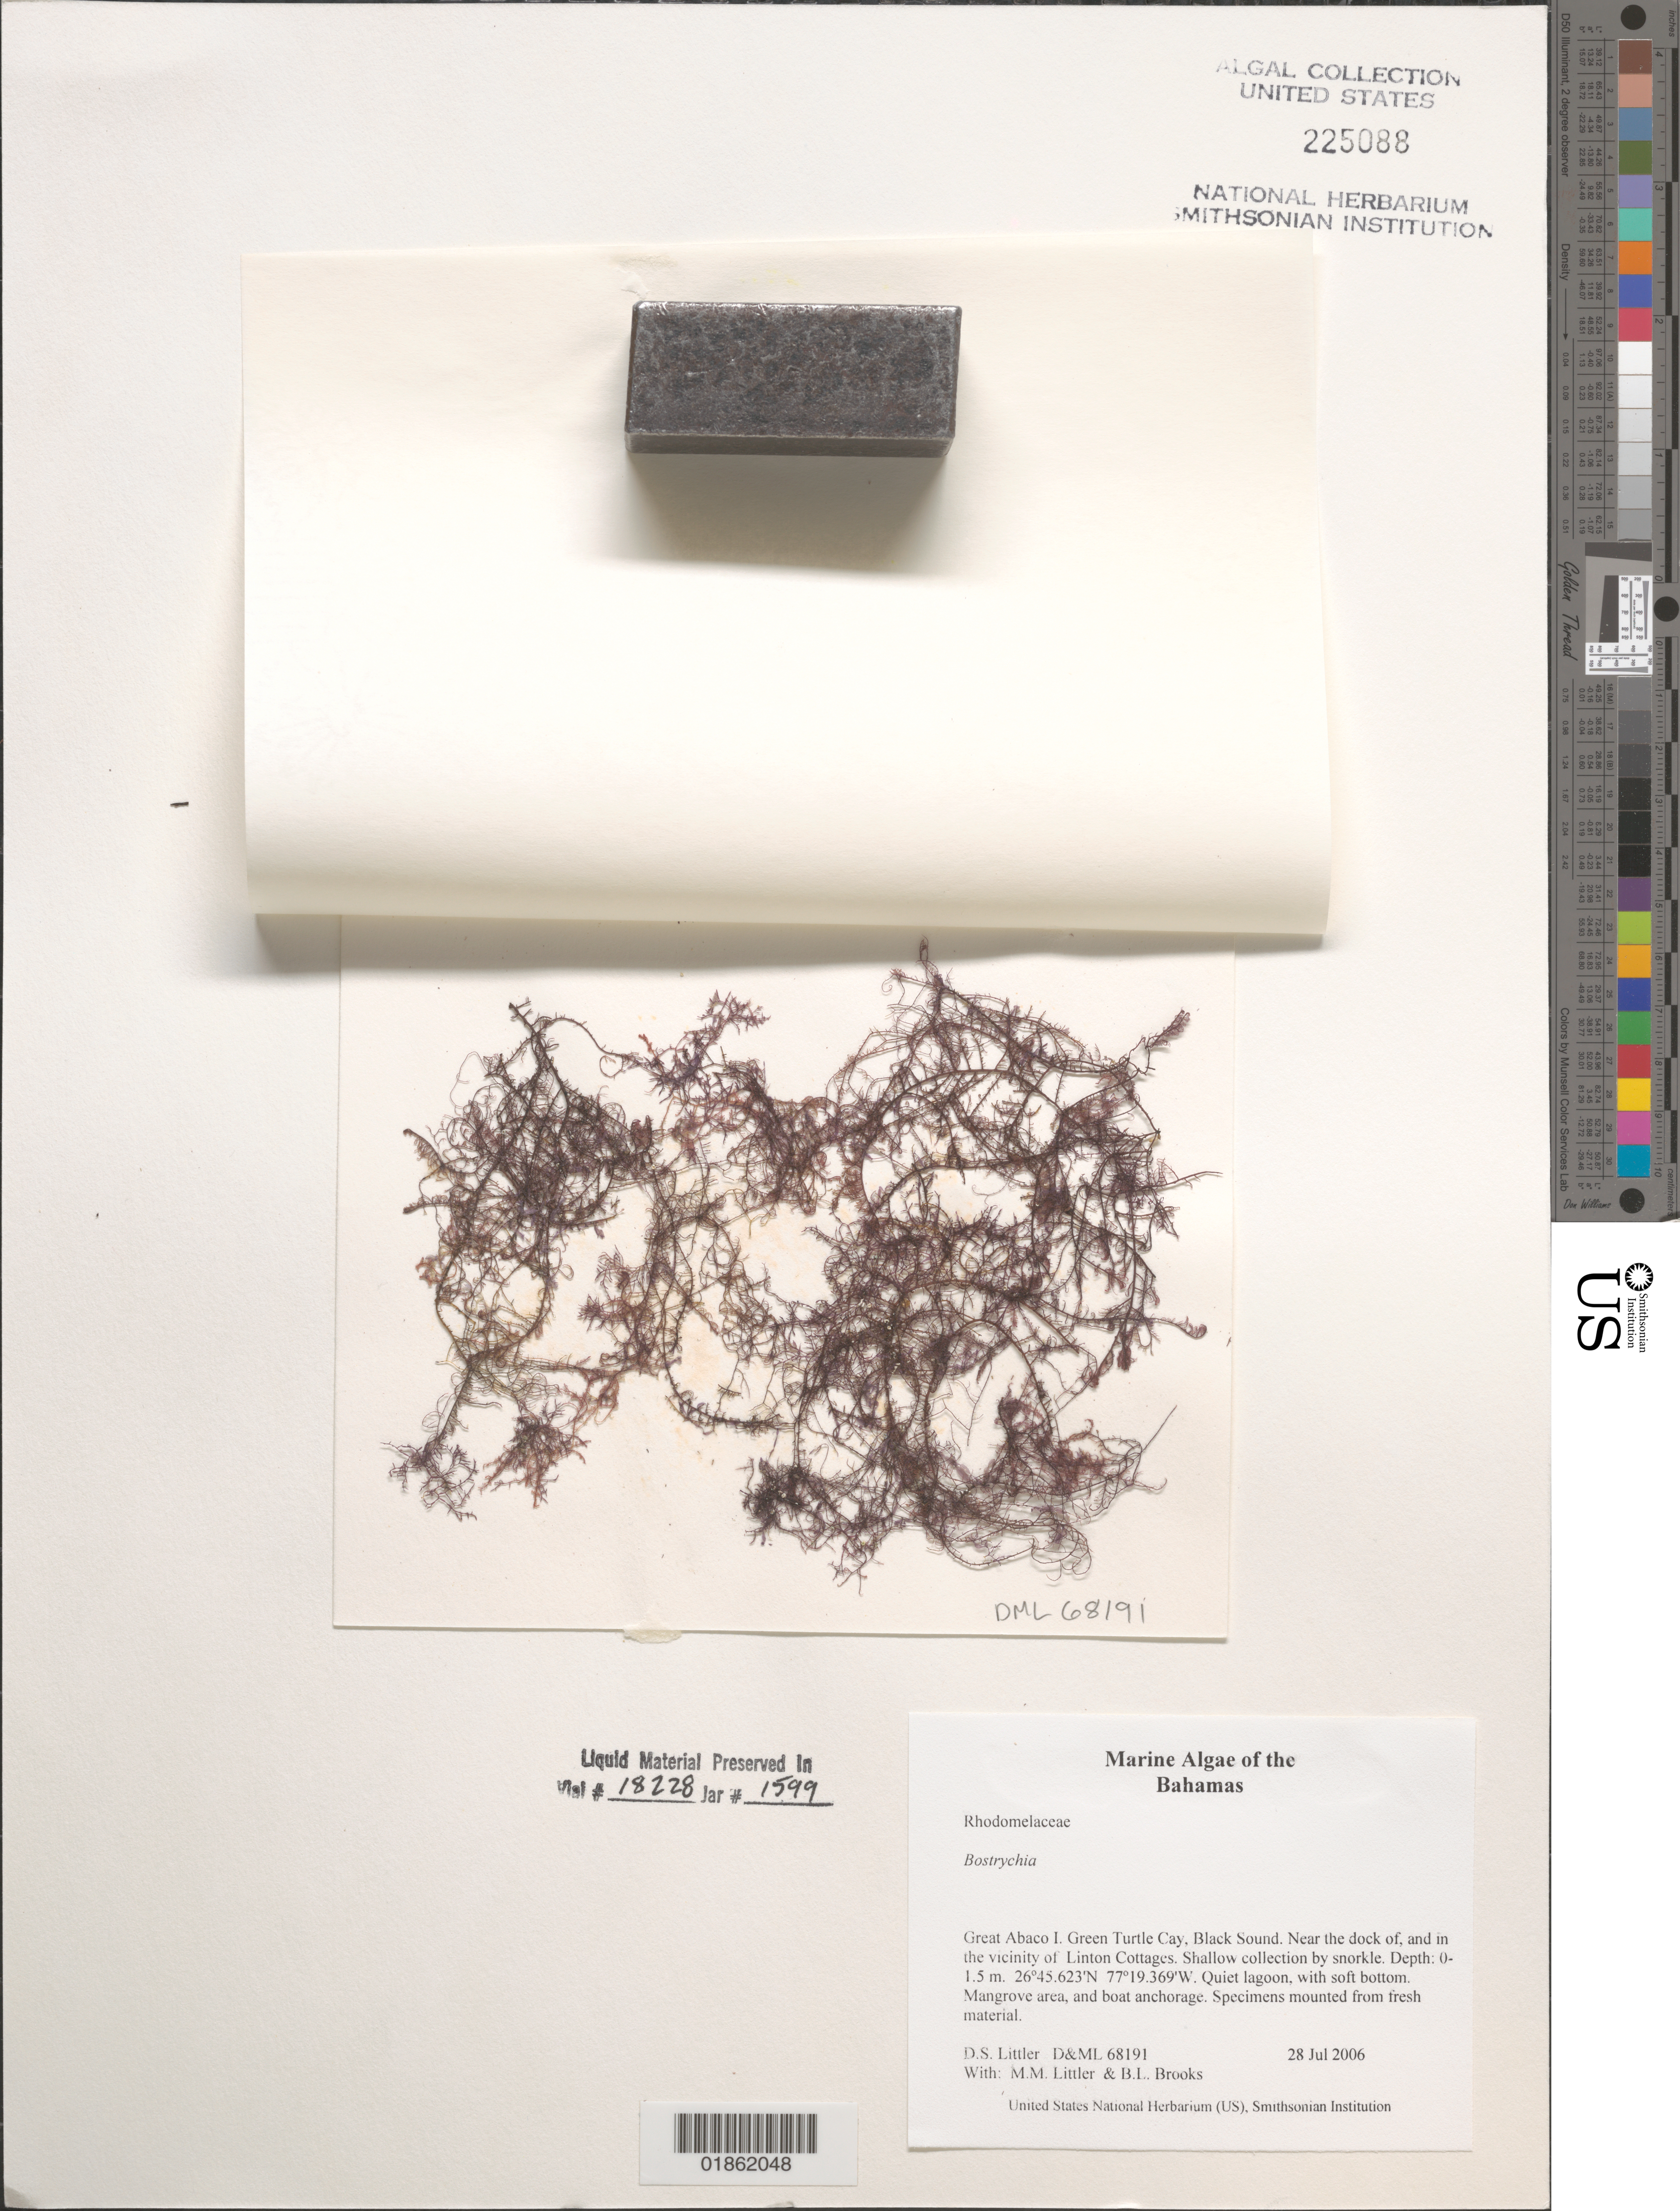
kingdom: Plantae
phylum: Rhodophyta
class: Florideophyceae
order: Ceramiales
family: Rhodomelaceae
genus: Bostrychia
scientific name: Bostrychia sp.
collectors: M. M. Littler, D. S. Littler & B. Brooks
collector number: D&ML 68191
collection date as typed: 28 Jul 2006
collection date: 2006-07-28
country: Bahamas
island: Green Turtle Cay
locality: Black Sound around the dock off Linton Cottages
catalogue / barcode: US 225088